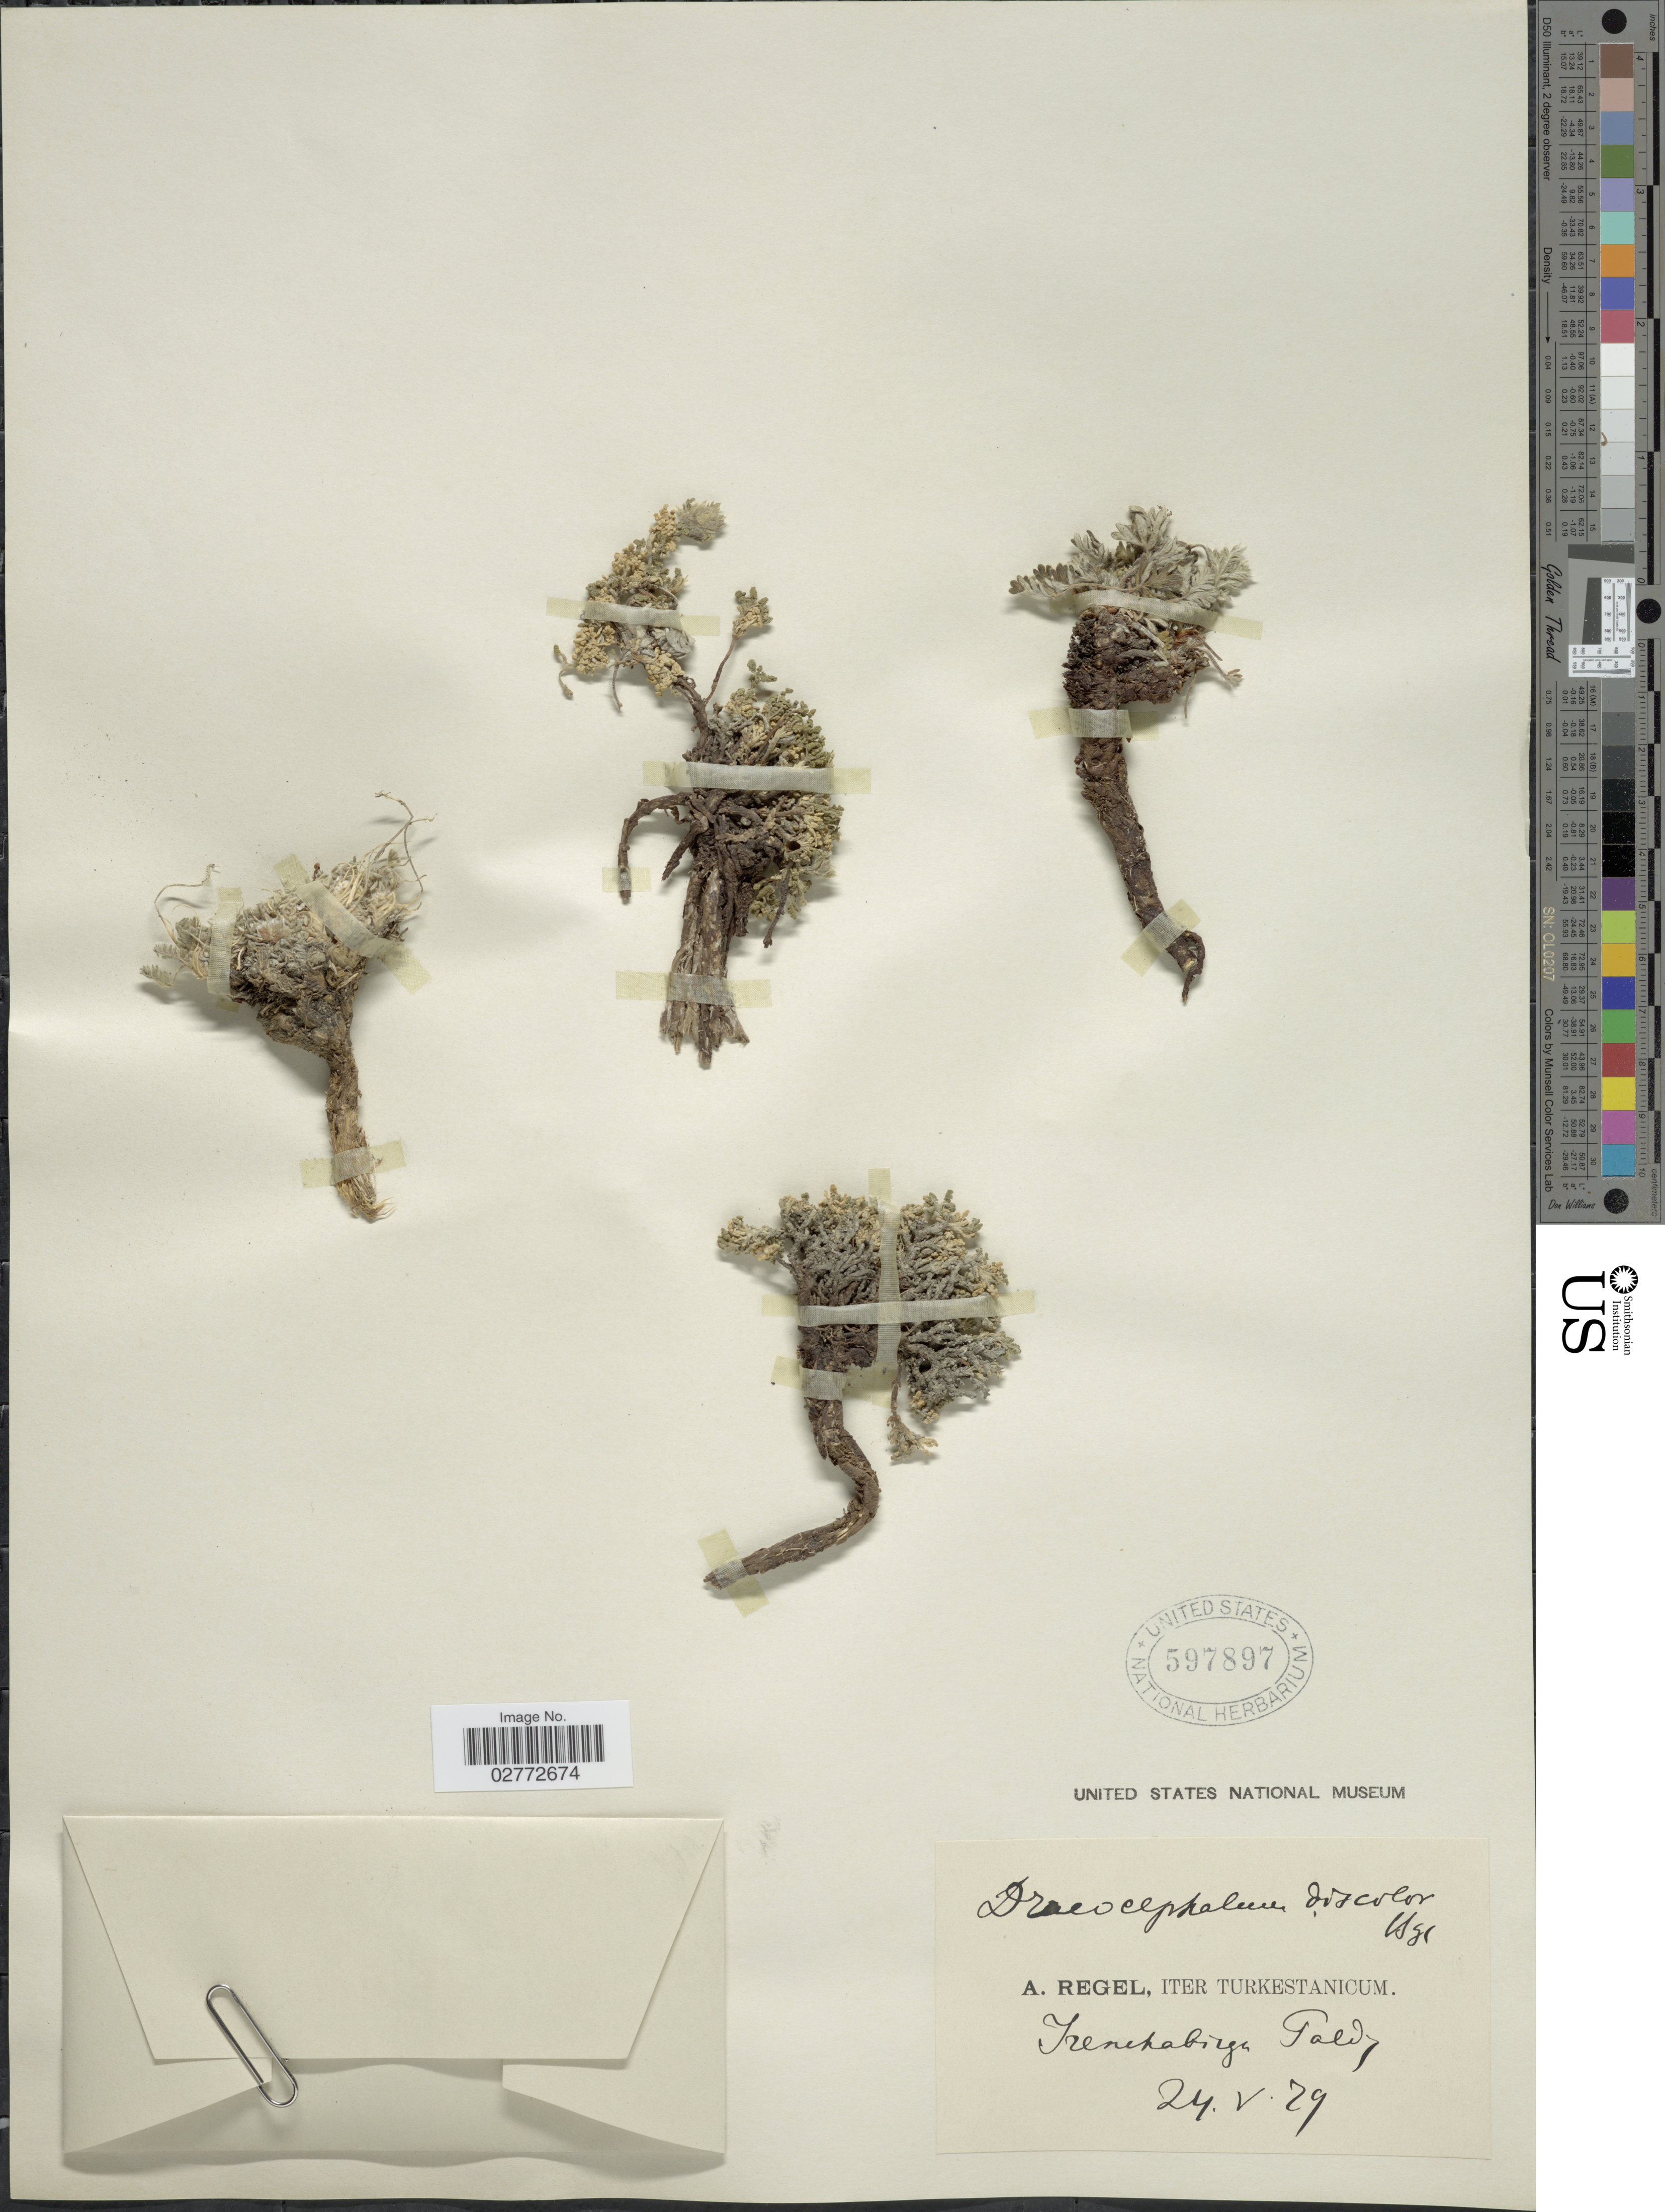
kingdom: Plantae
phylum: Tracheophyta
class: Magnoliopsida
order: Lamiales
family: Lamiaceae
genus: Dracocephalum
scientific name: Dracocephalum discolor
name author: Bunge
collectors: A. Regel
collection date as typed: Transcribed d/m/y: 24/5/79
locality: Iter Turkestanicum. Trenetabirgu Paldy. [interpreted]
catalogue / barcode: US 597897